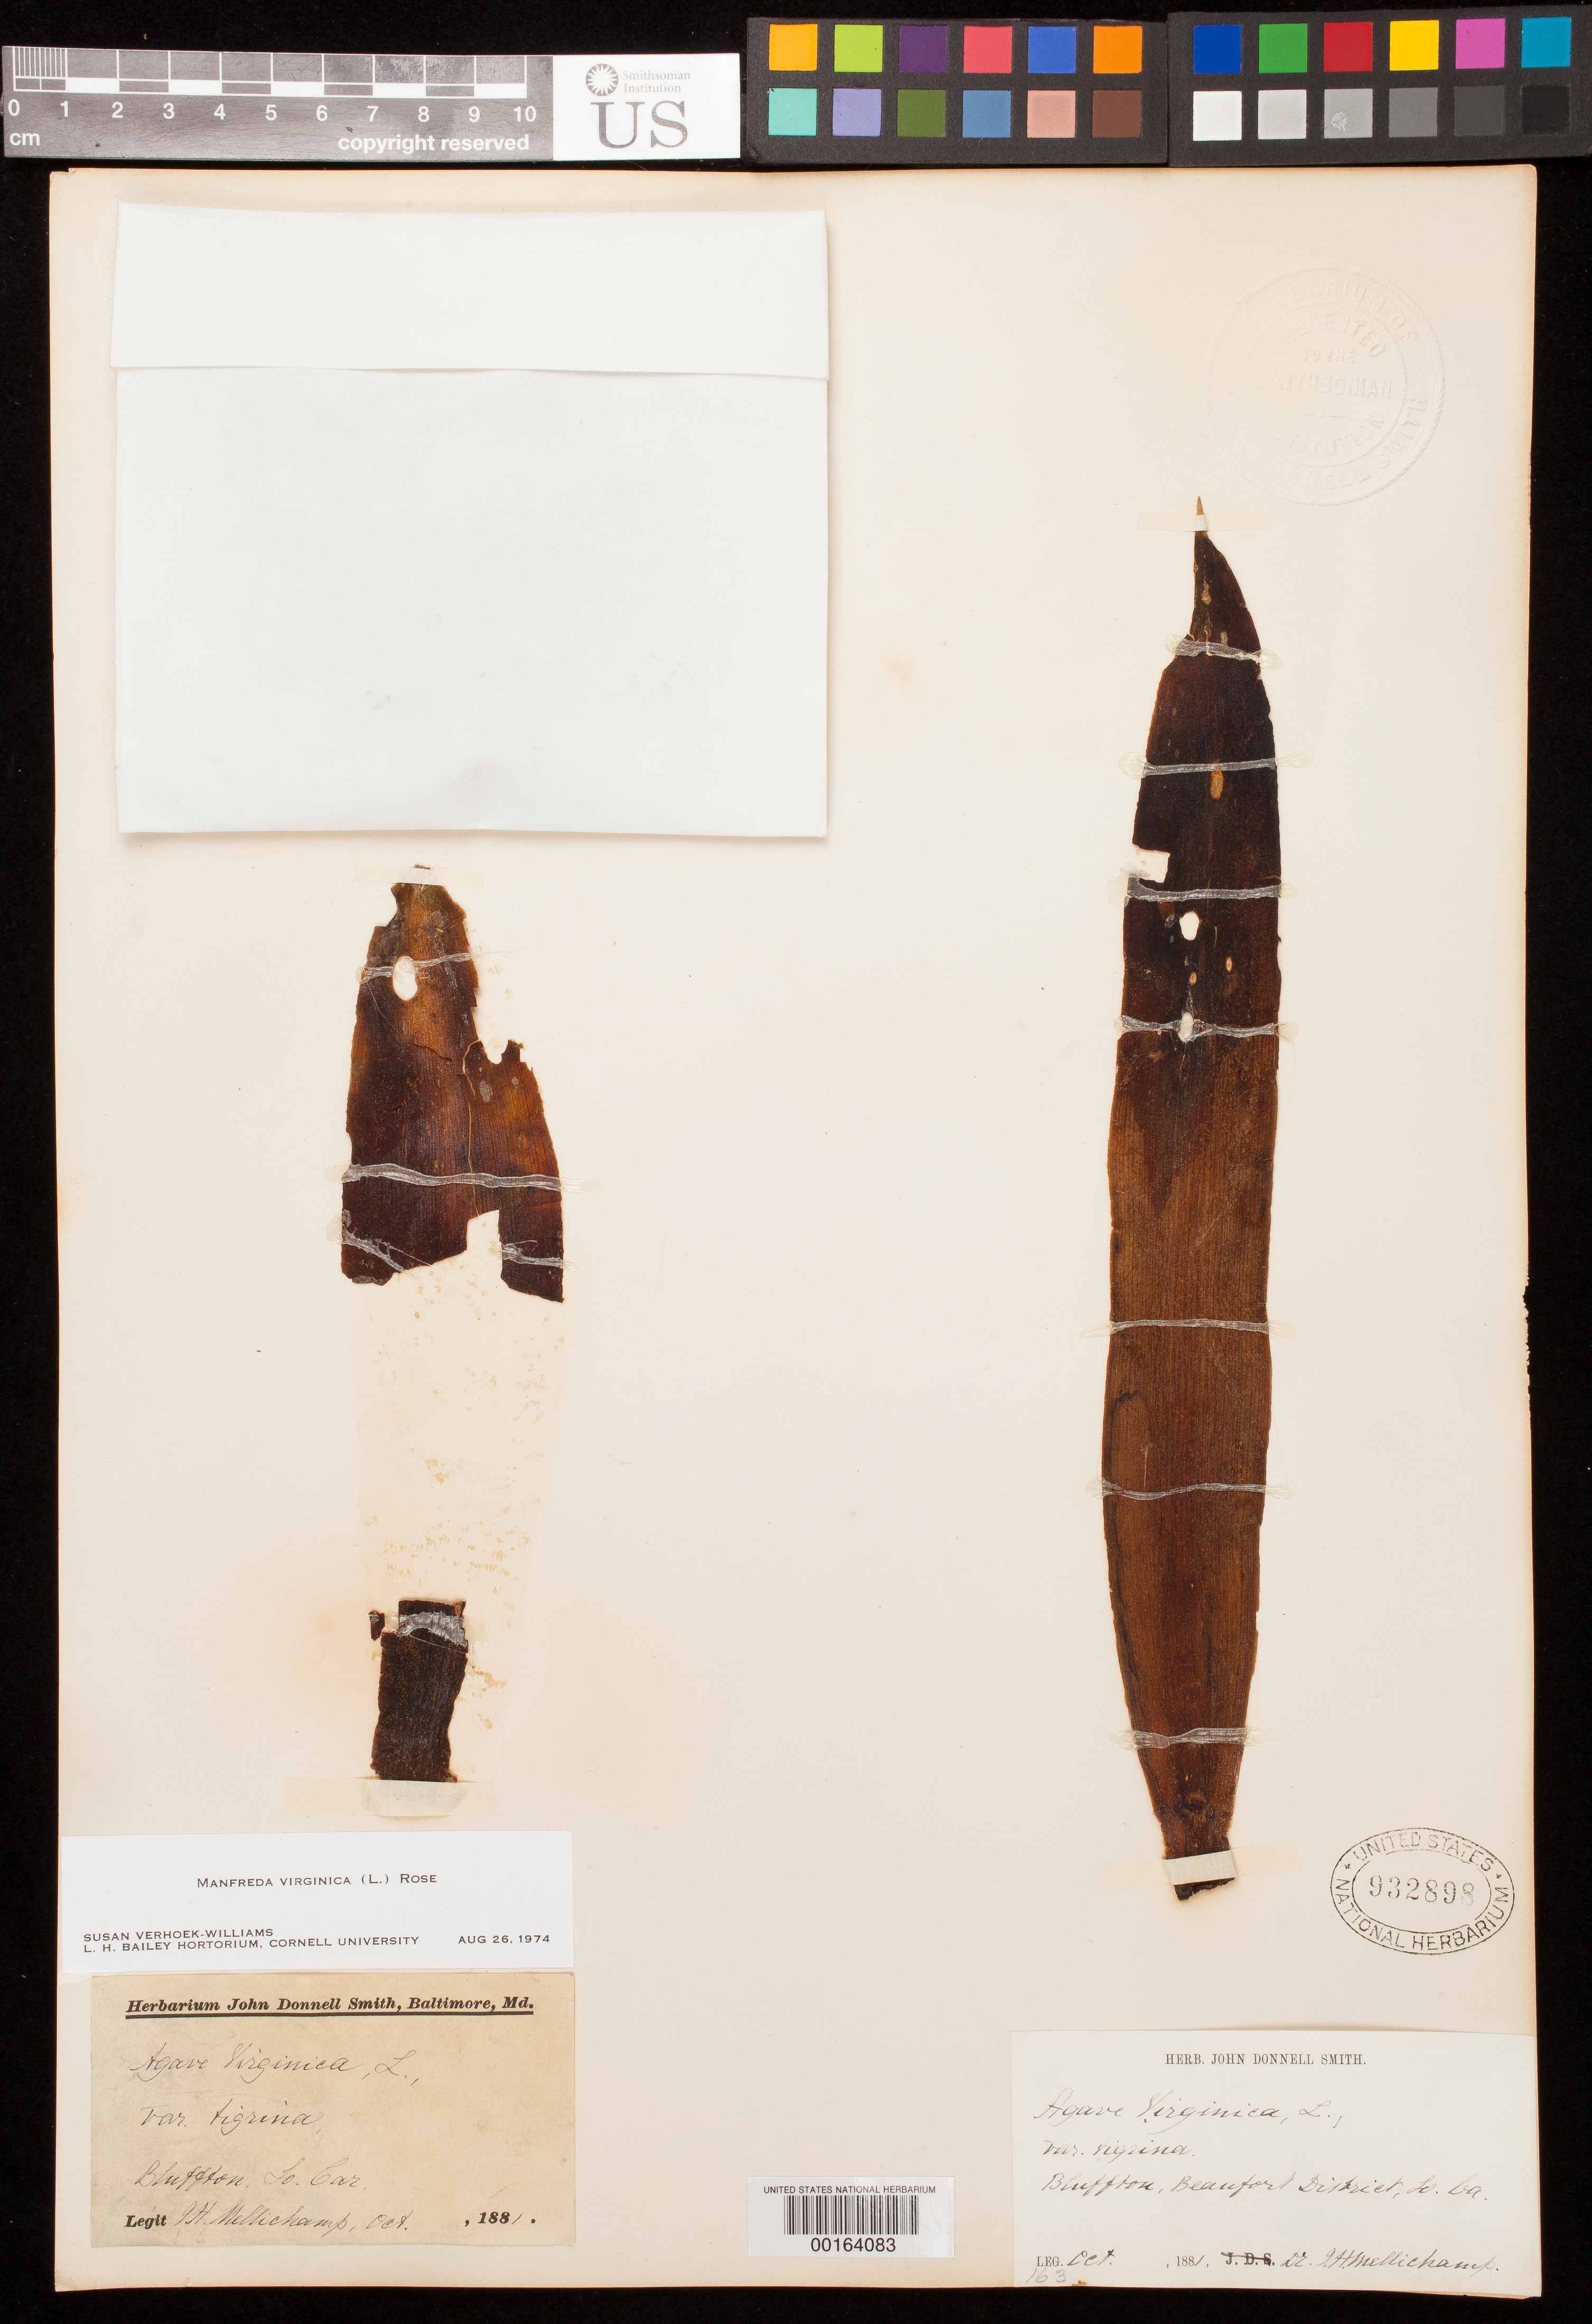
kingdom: Plantae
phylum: Tracheophyta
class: Liliopsida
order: Asparagales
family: Asparagaceae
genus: Manfreda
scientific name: Manfreda virginica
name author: (L.) Salisb. ex Rose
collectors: J. H. Mellichamp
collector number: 163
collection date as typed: Oct 1881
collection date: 1881-10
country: United States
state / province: South Carolina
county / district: Beaufort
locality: Bluffton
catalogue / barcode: US 932898